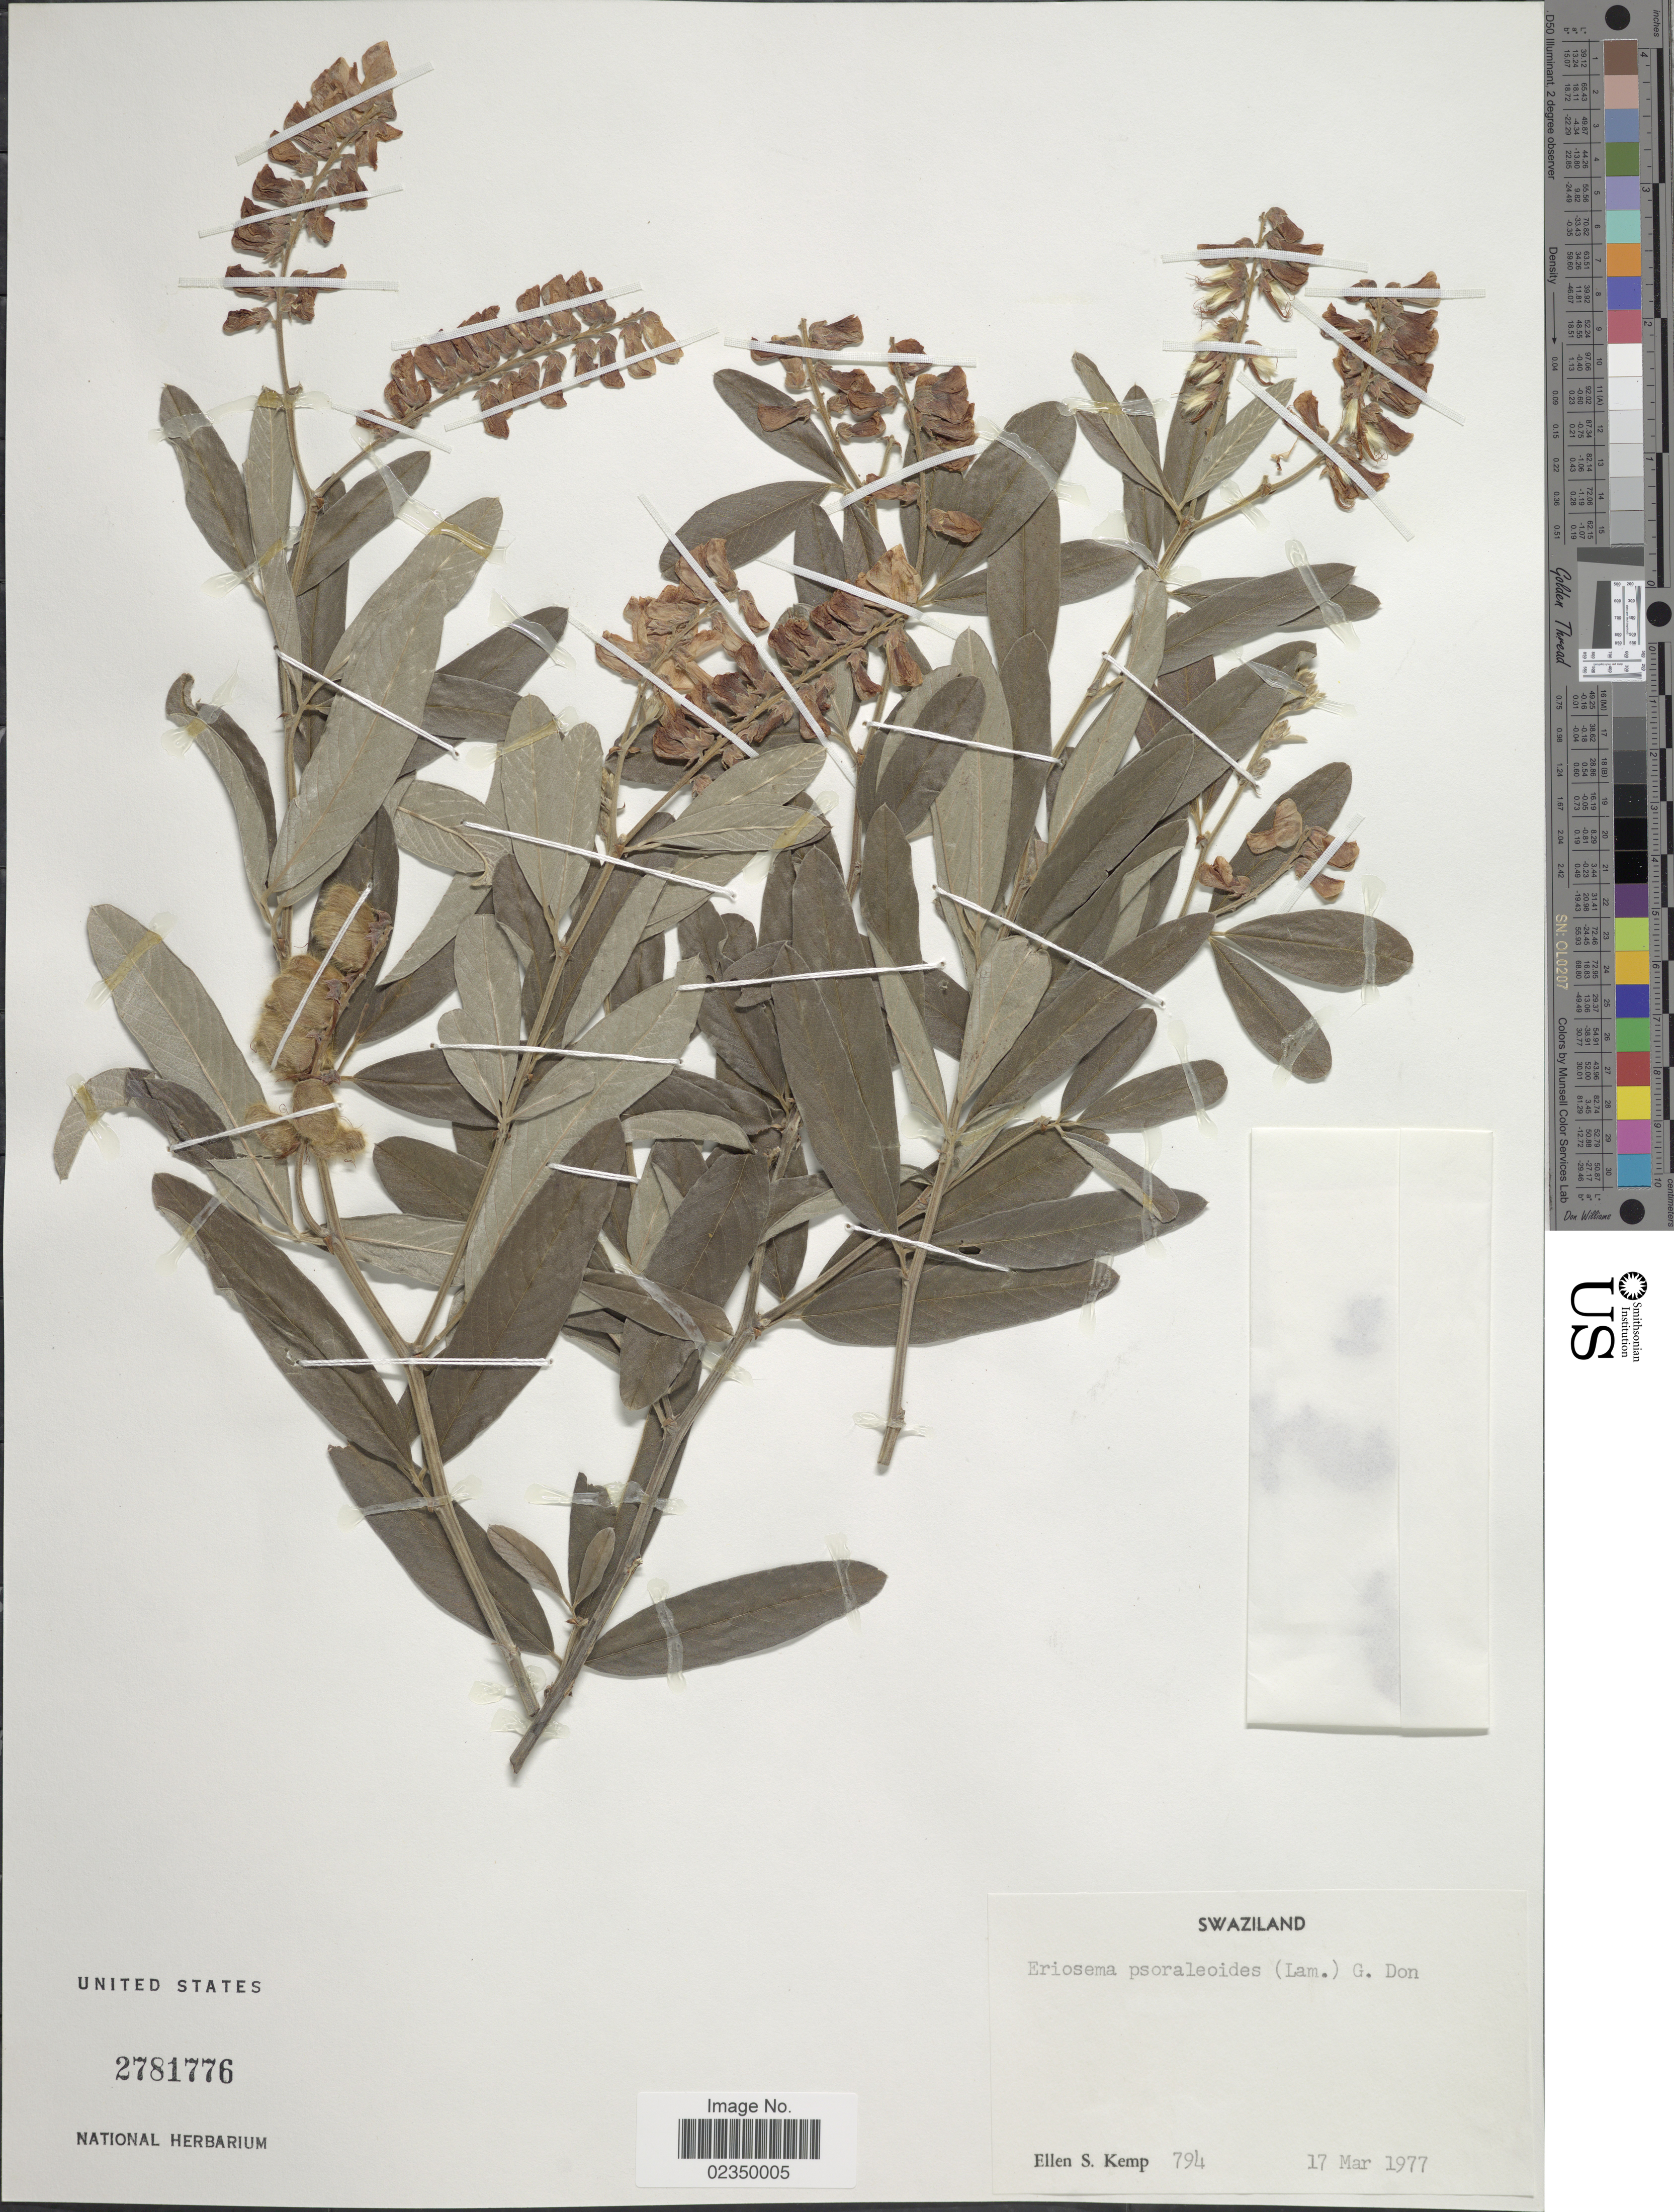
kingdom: Plantae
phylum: Tracheophyta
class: Magnoliopsida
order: Fabales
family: Fabaceae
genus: Eriosema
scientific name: Eriosema psoraloides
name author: (Lam.) G. Don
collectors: E. S. Kemp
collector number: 794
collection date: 1977-03-17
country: Eswatini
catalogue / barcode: US 2781776